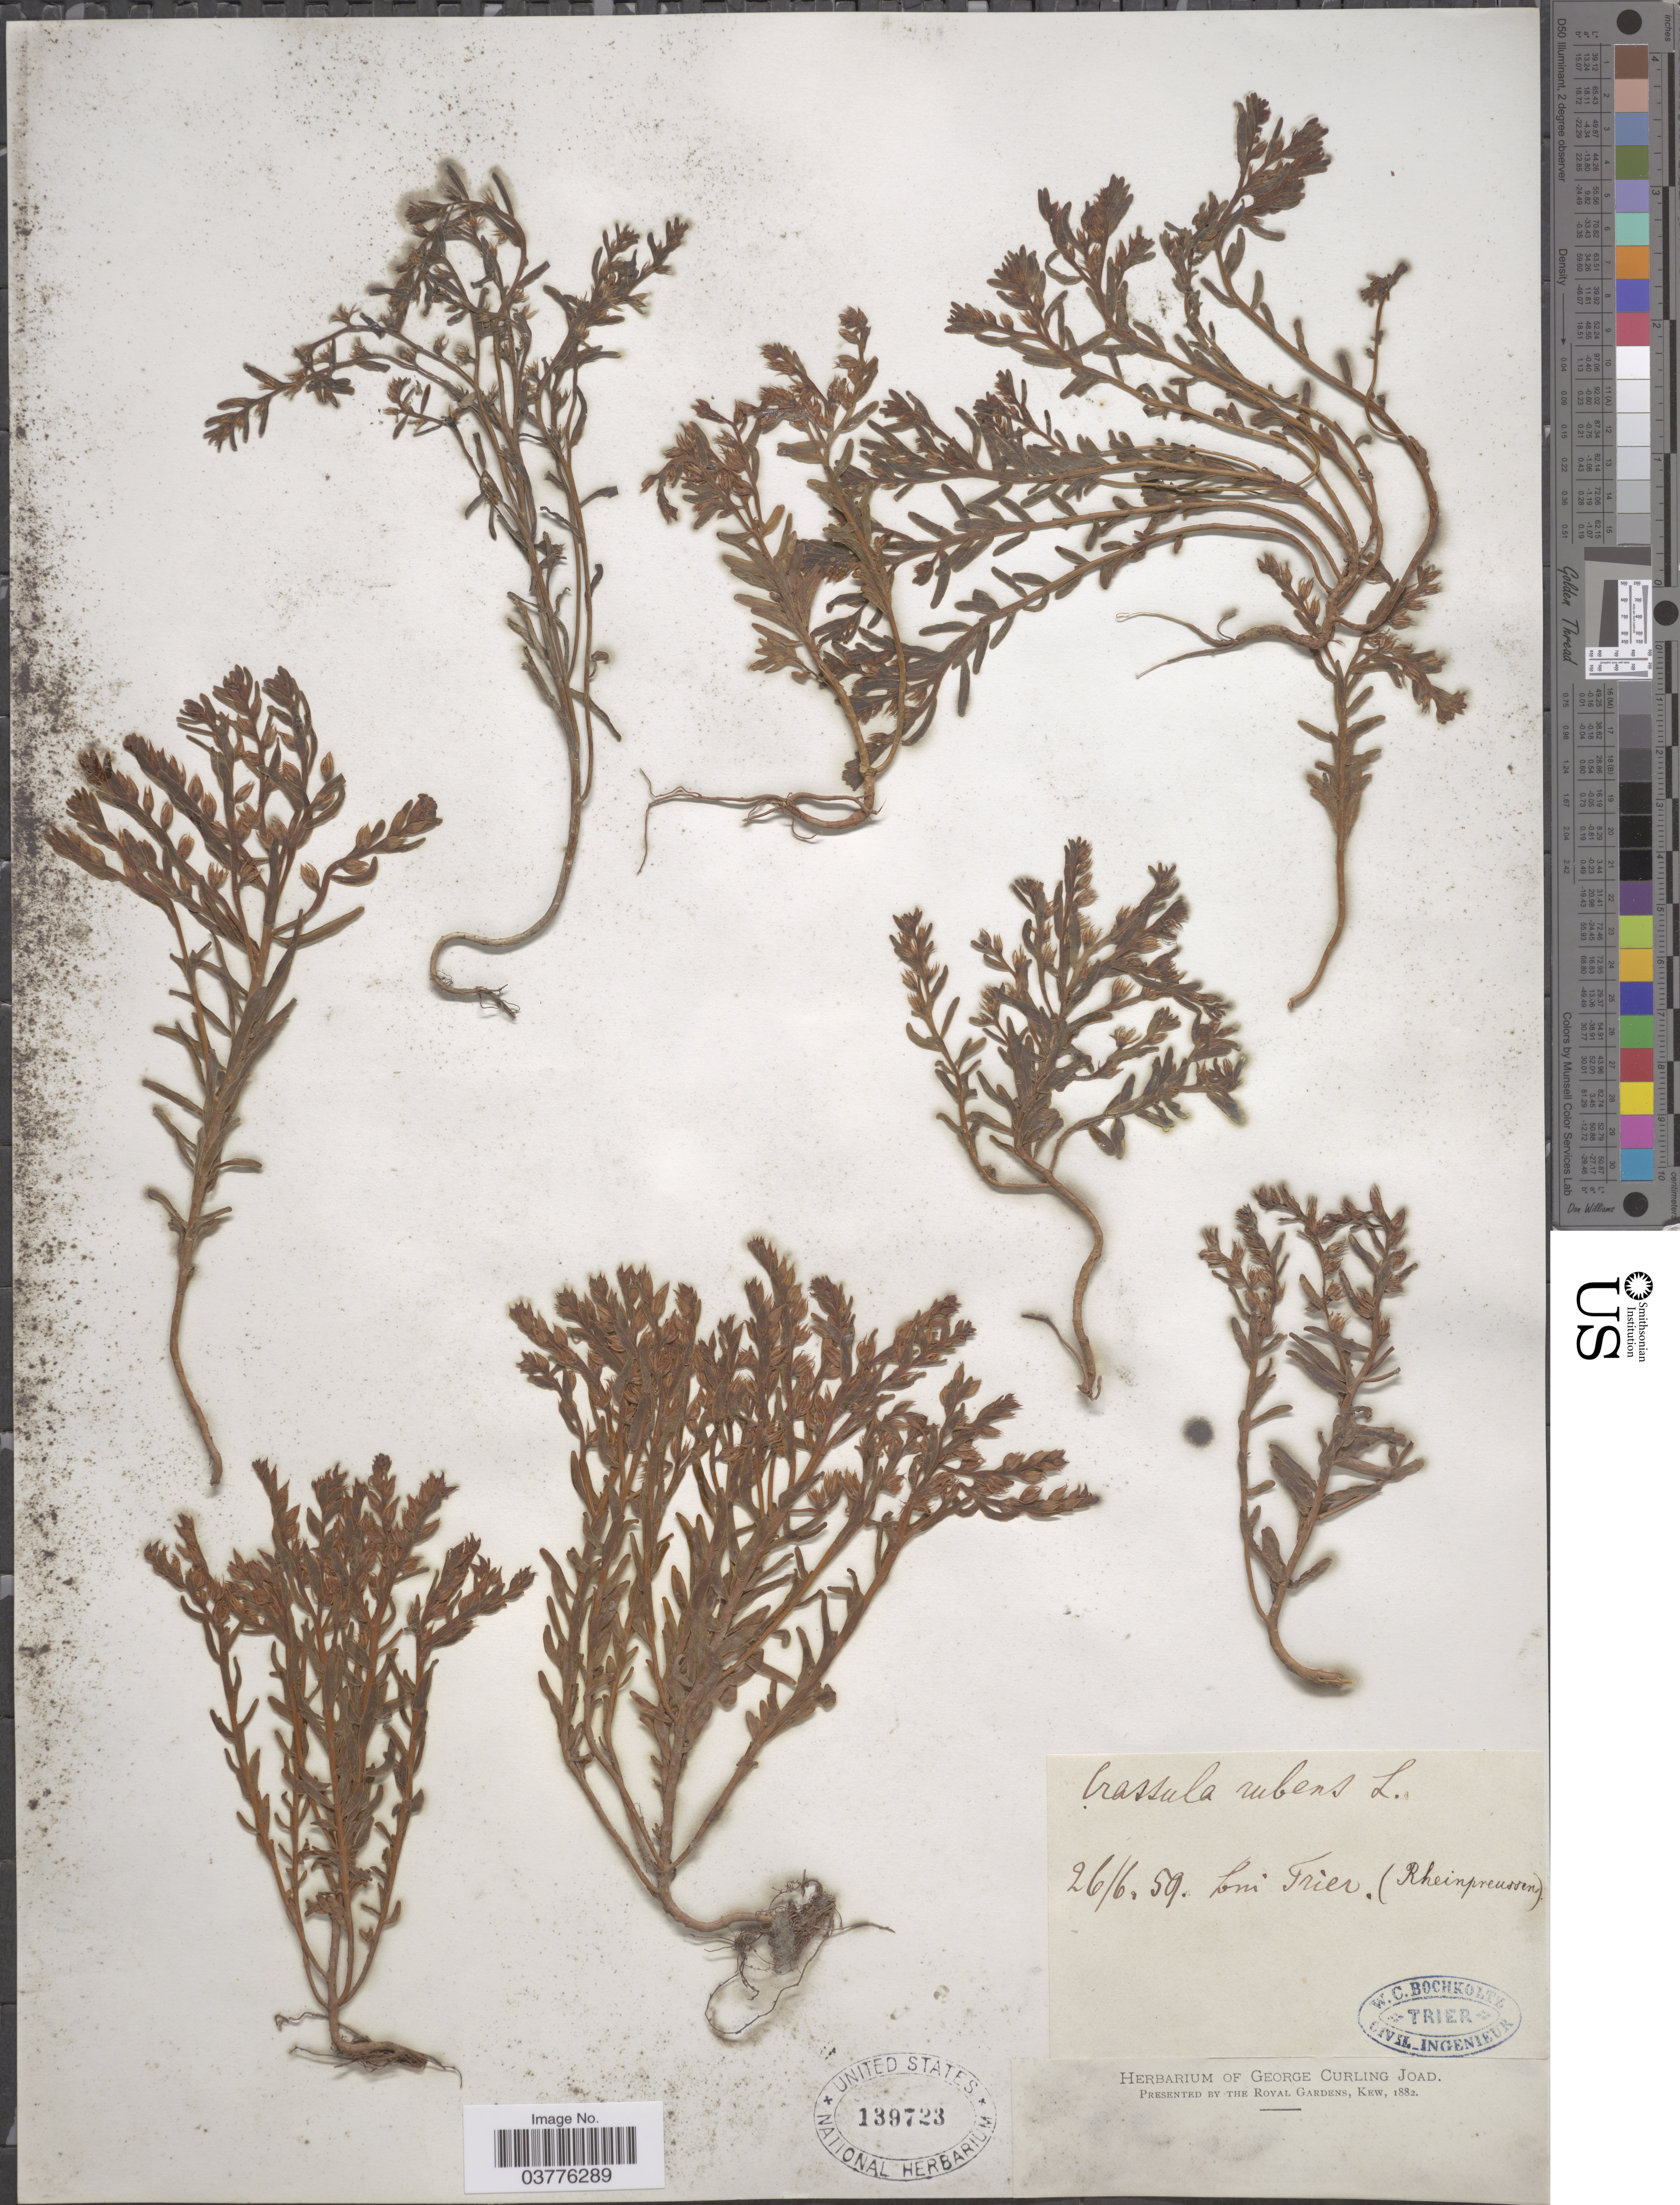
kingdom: Plantae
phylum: Tracheophyta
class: Magnoliopsida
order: Saxifragales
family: Crassulaceae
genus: Crassula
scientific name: Crassula rubens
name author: (L.) L.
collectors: W. Bochkoltz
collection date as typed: Transcribed d/m/y: 26/6/59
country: Germany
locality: Bei Trier (Rheinpreussen).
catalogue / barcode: US 139723